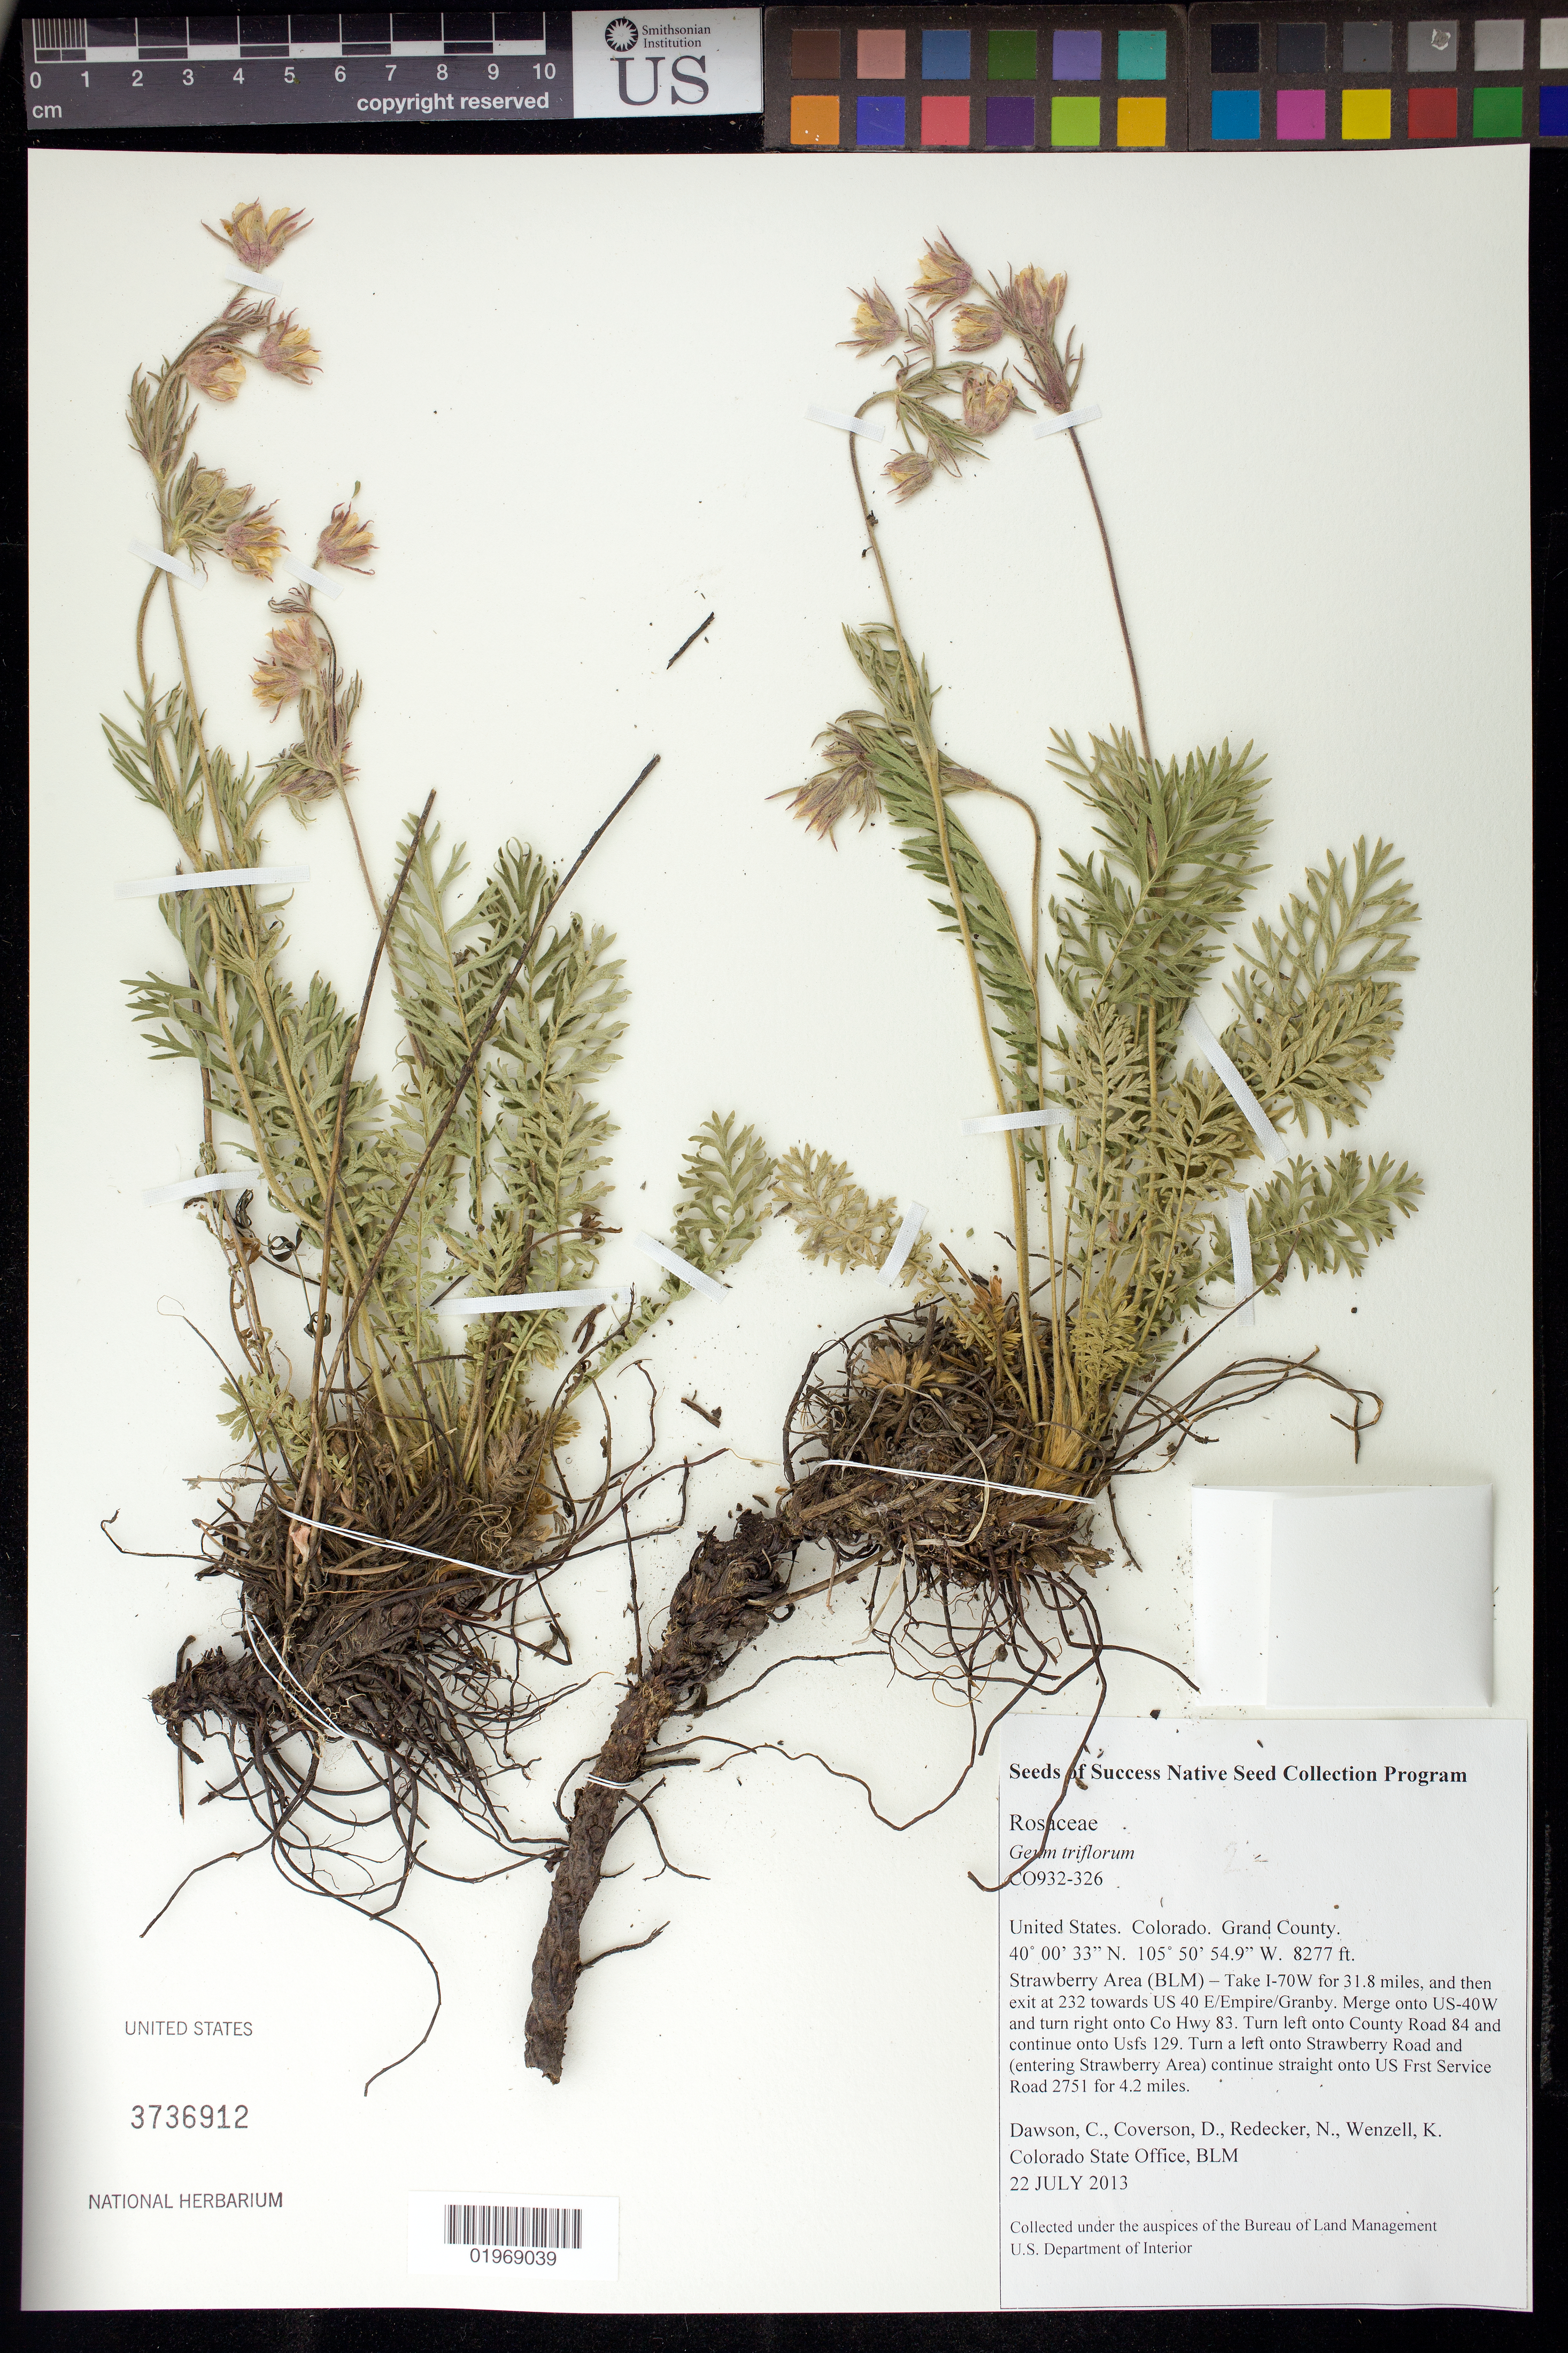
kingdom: Plantae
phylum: Tracheophyta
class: Magnoliopsida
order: Rosales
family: Rosaceae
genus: Geum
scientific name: Geum triflorum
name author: Pursh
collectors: C. Dawson, N. Redecker, K. Wenzell & D. Coverson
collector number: CO932-326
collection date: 2013-07-22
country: United States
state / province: Colorado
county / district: Grand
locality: Strawberry Area (BLM), 4.2 miles on US Frst Service Road 2751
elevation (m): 2523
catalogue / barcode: US 3736912